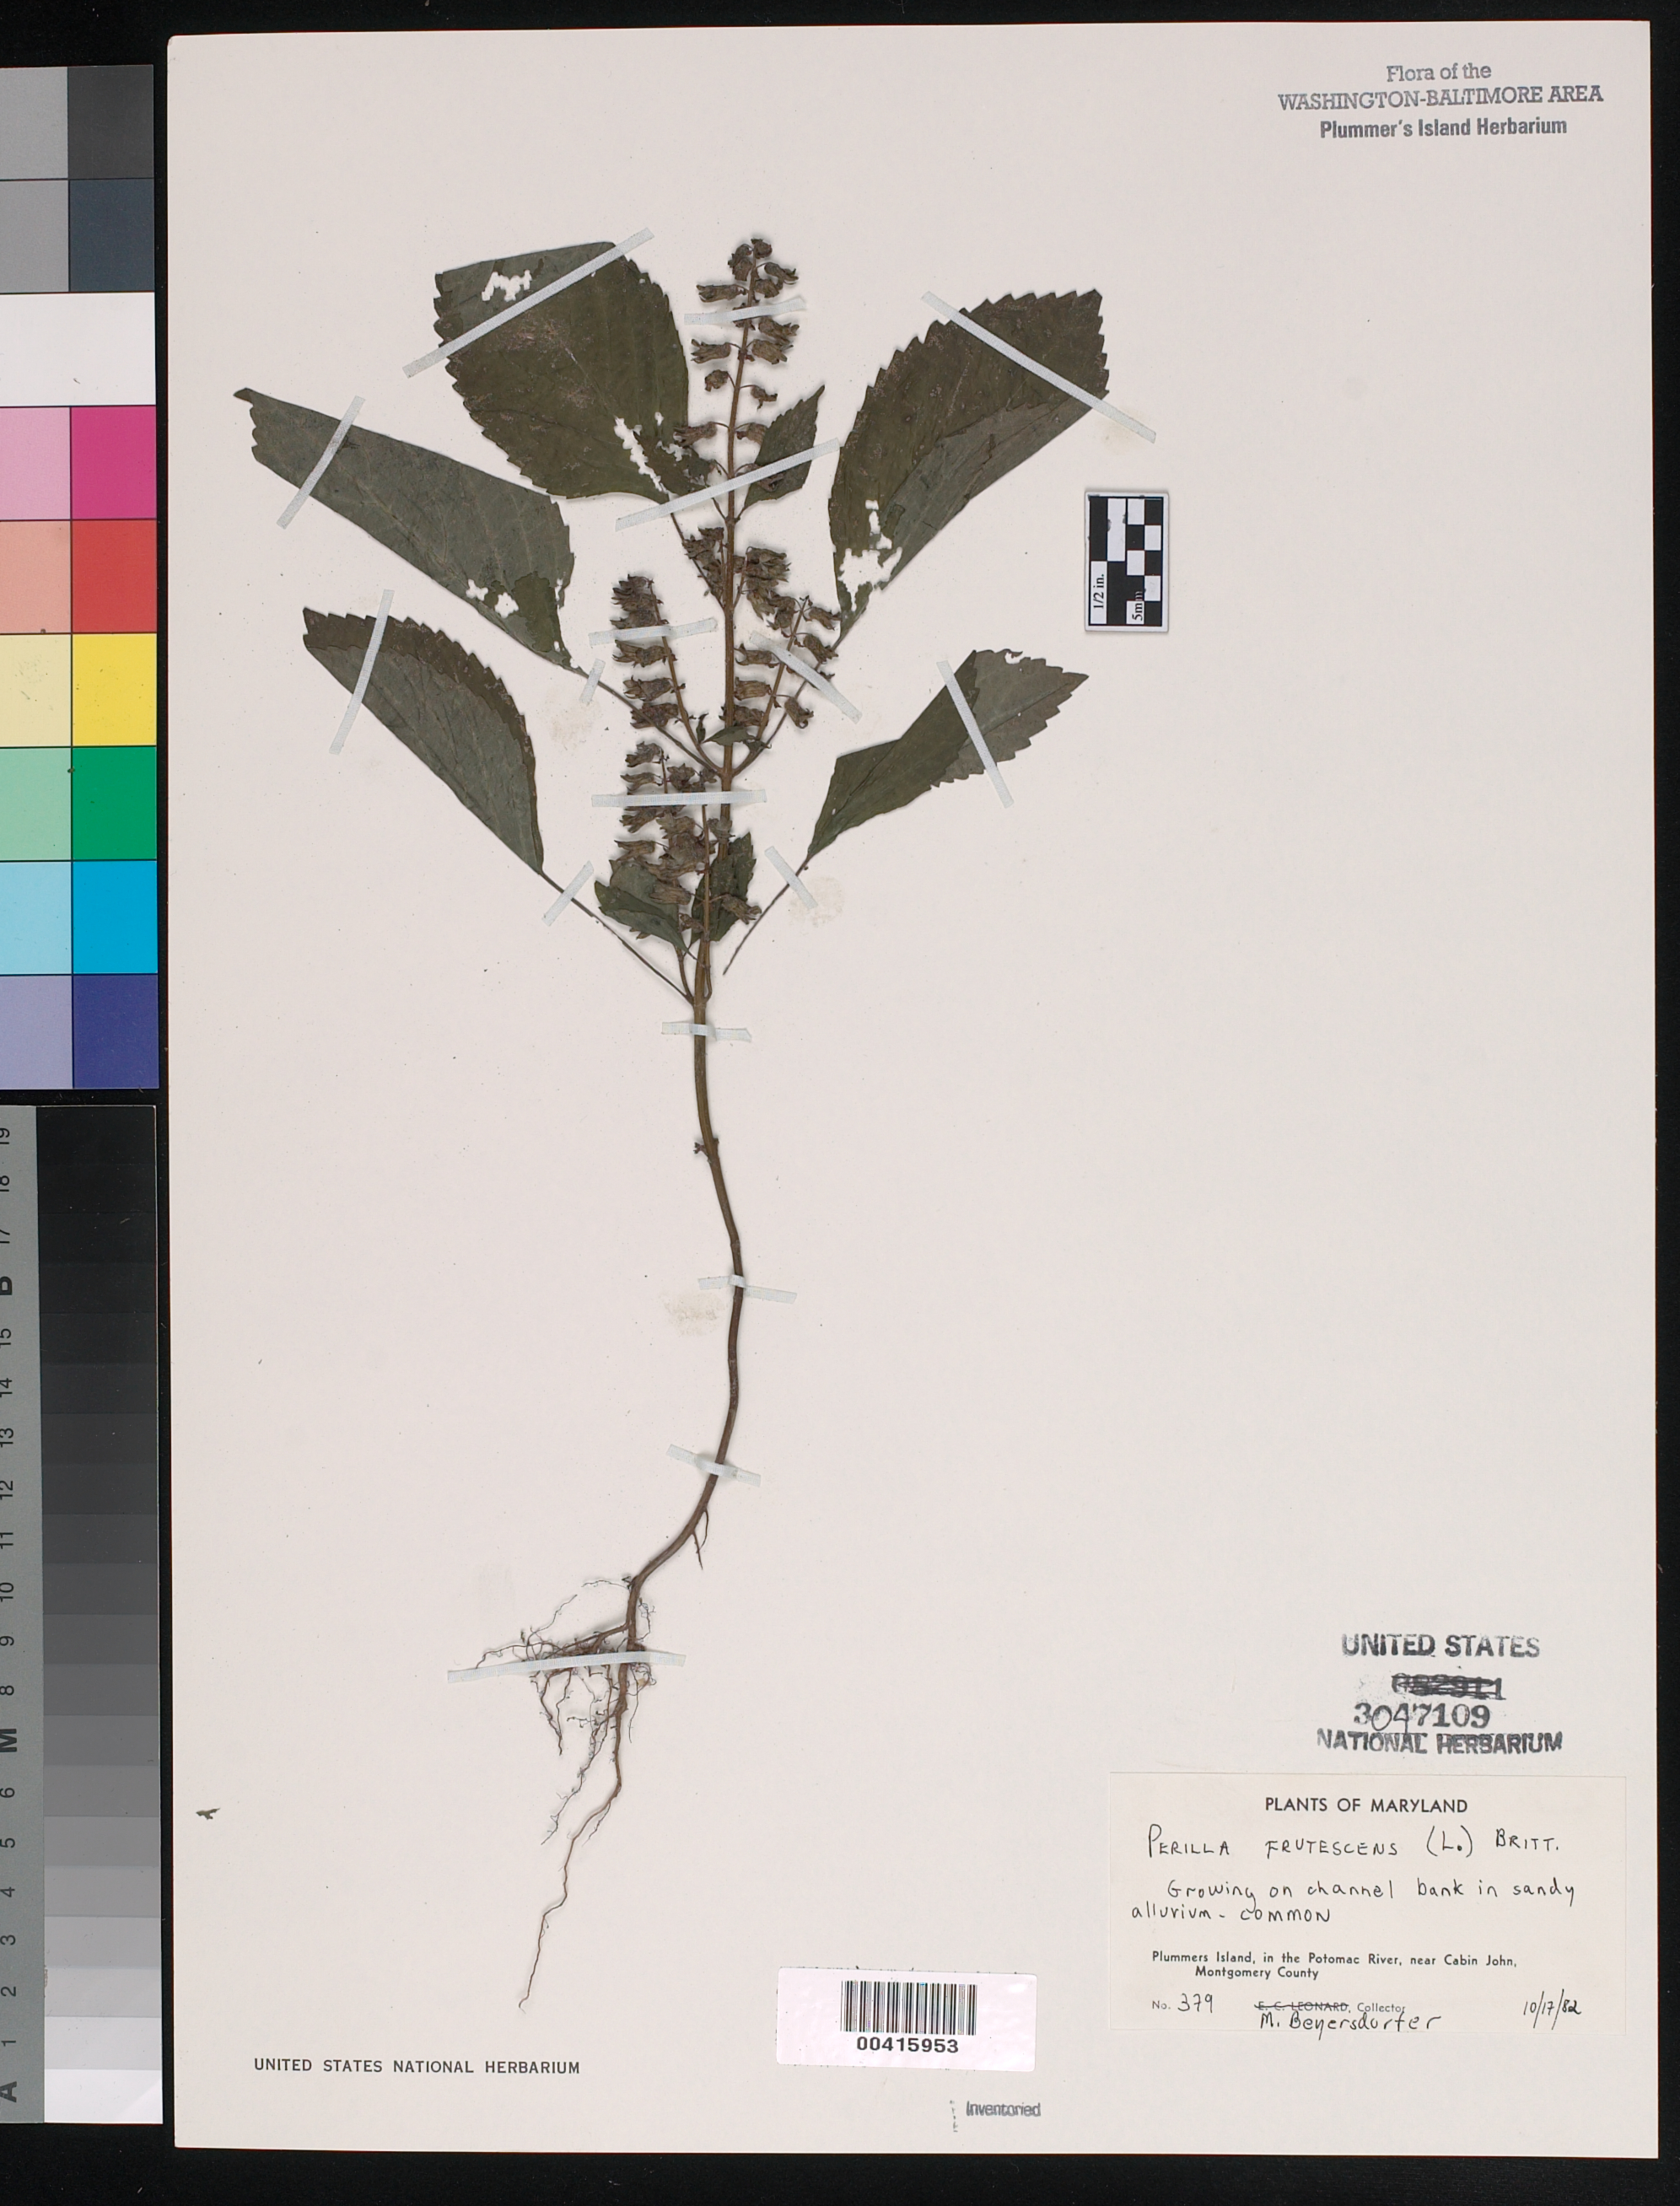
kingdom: Plantae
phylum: Tracheophyta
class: Magnoliopsida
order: Lamiales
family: Lamiaceae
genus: Perilla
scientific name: Perilla frutescens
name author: (L.) Britton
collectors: M. Beyersdorfer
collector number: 379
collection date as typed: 17 Oct 1982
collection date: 1982-10-17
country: United States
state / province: Maryland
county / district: Montgomery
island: Plummers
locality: Plummer's Island; channel bank C. & O. Canal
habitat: Sandy alluvium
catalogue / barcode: US 3047109